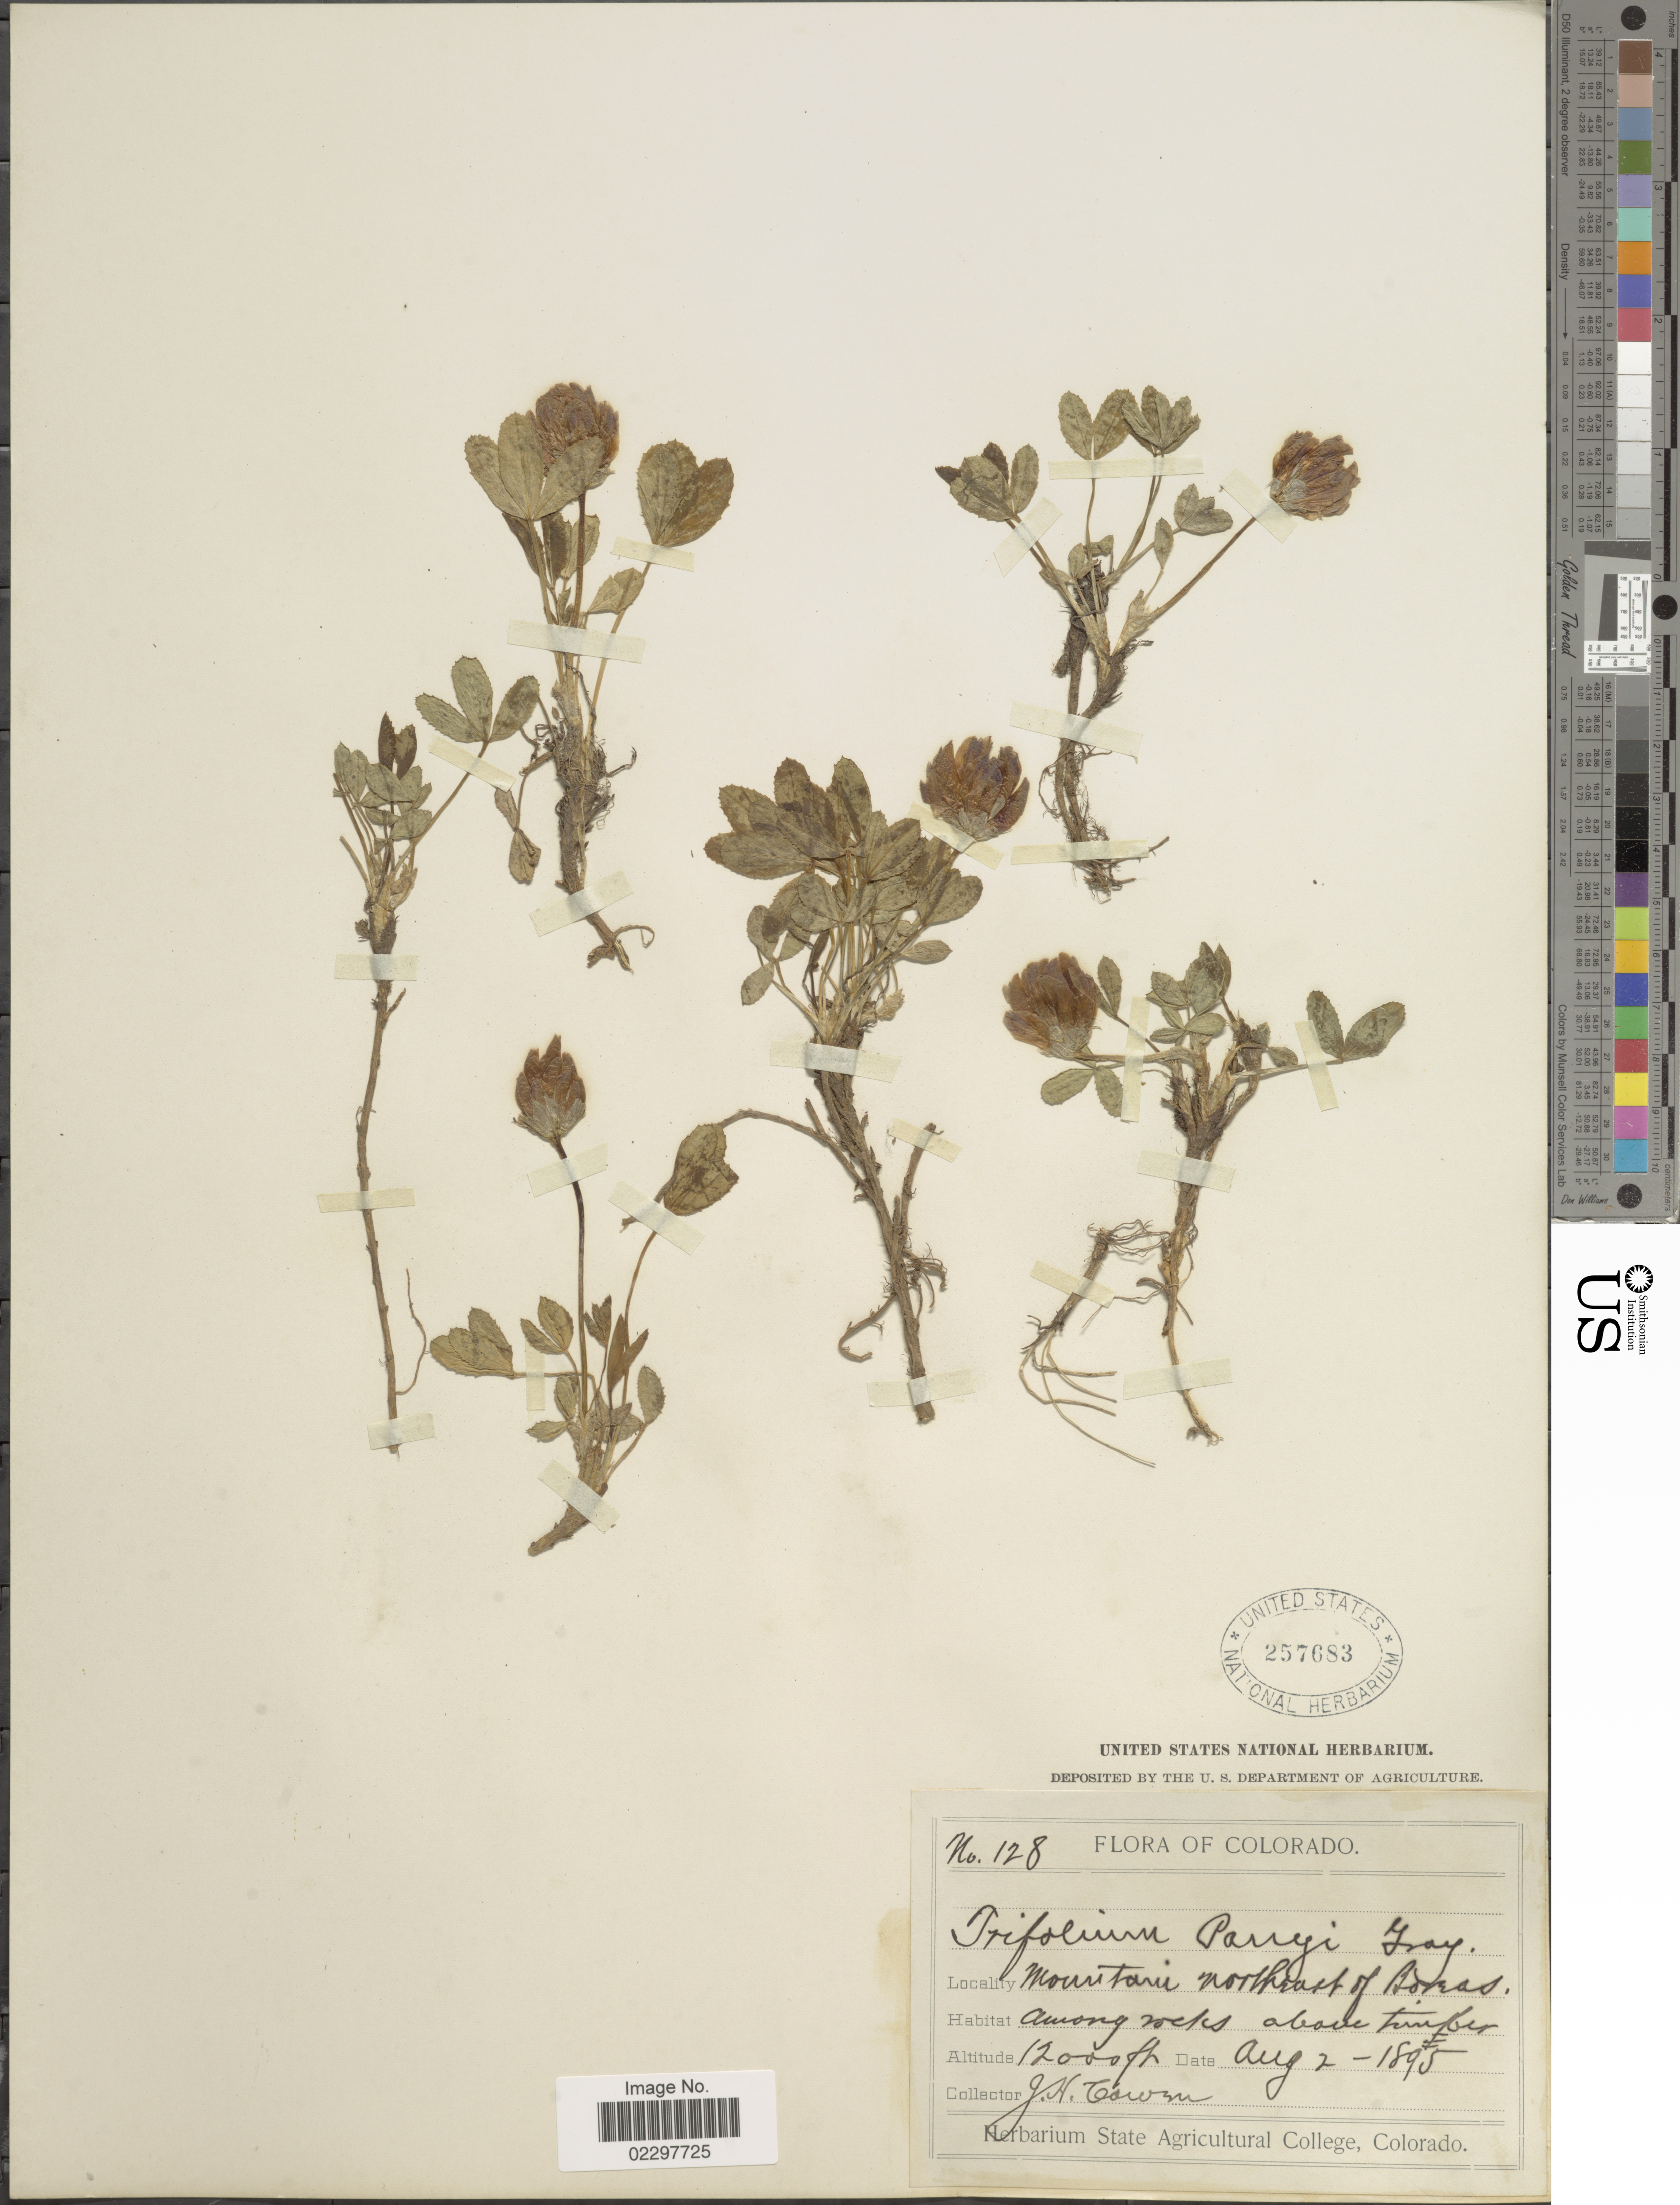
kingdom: Plantae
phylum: Tracheophyta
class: Magnoliopsida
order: Fabales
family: Fabaceae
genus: Trifolium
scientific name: Trifolium parryi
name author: A. Gray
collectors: J. H. Cowan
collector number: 128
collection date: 1895-08-02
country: United States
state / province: Colorado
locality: Mountain northeast of Boreas, among rocks above timber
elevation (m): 3658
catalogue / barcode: US 257683